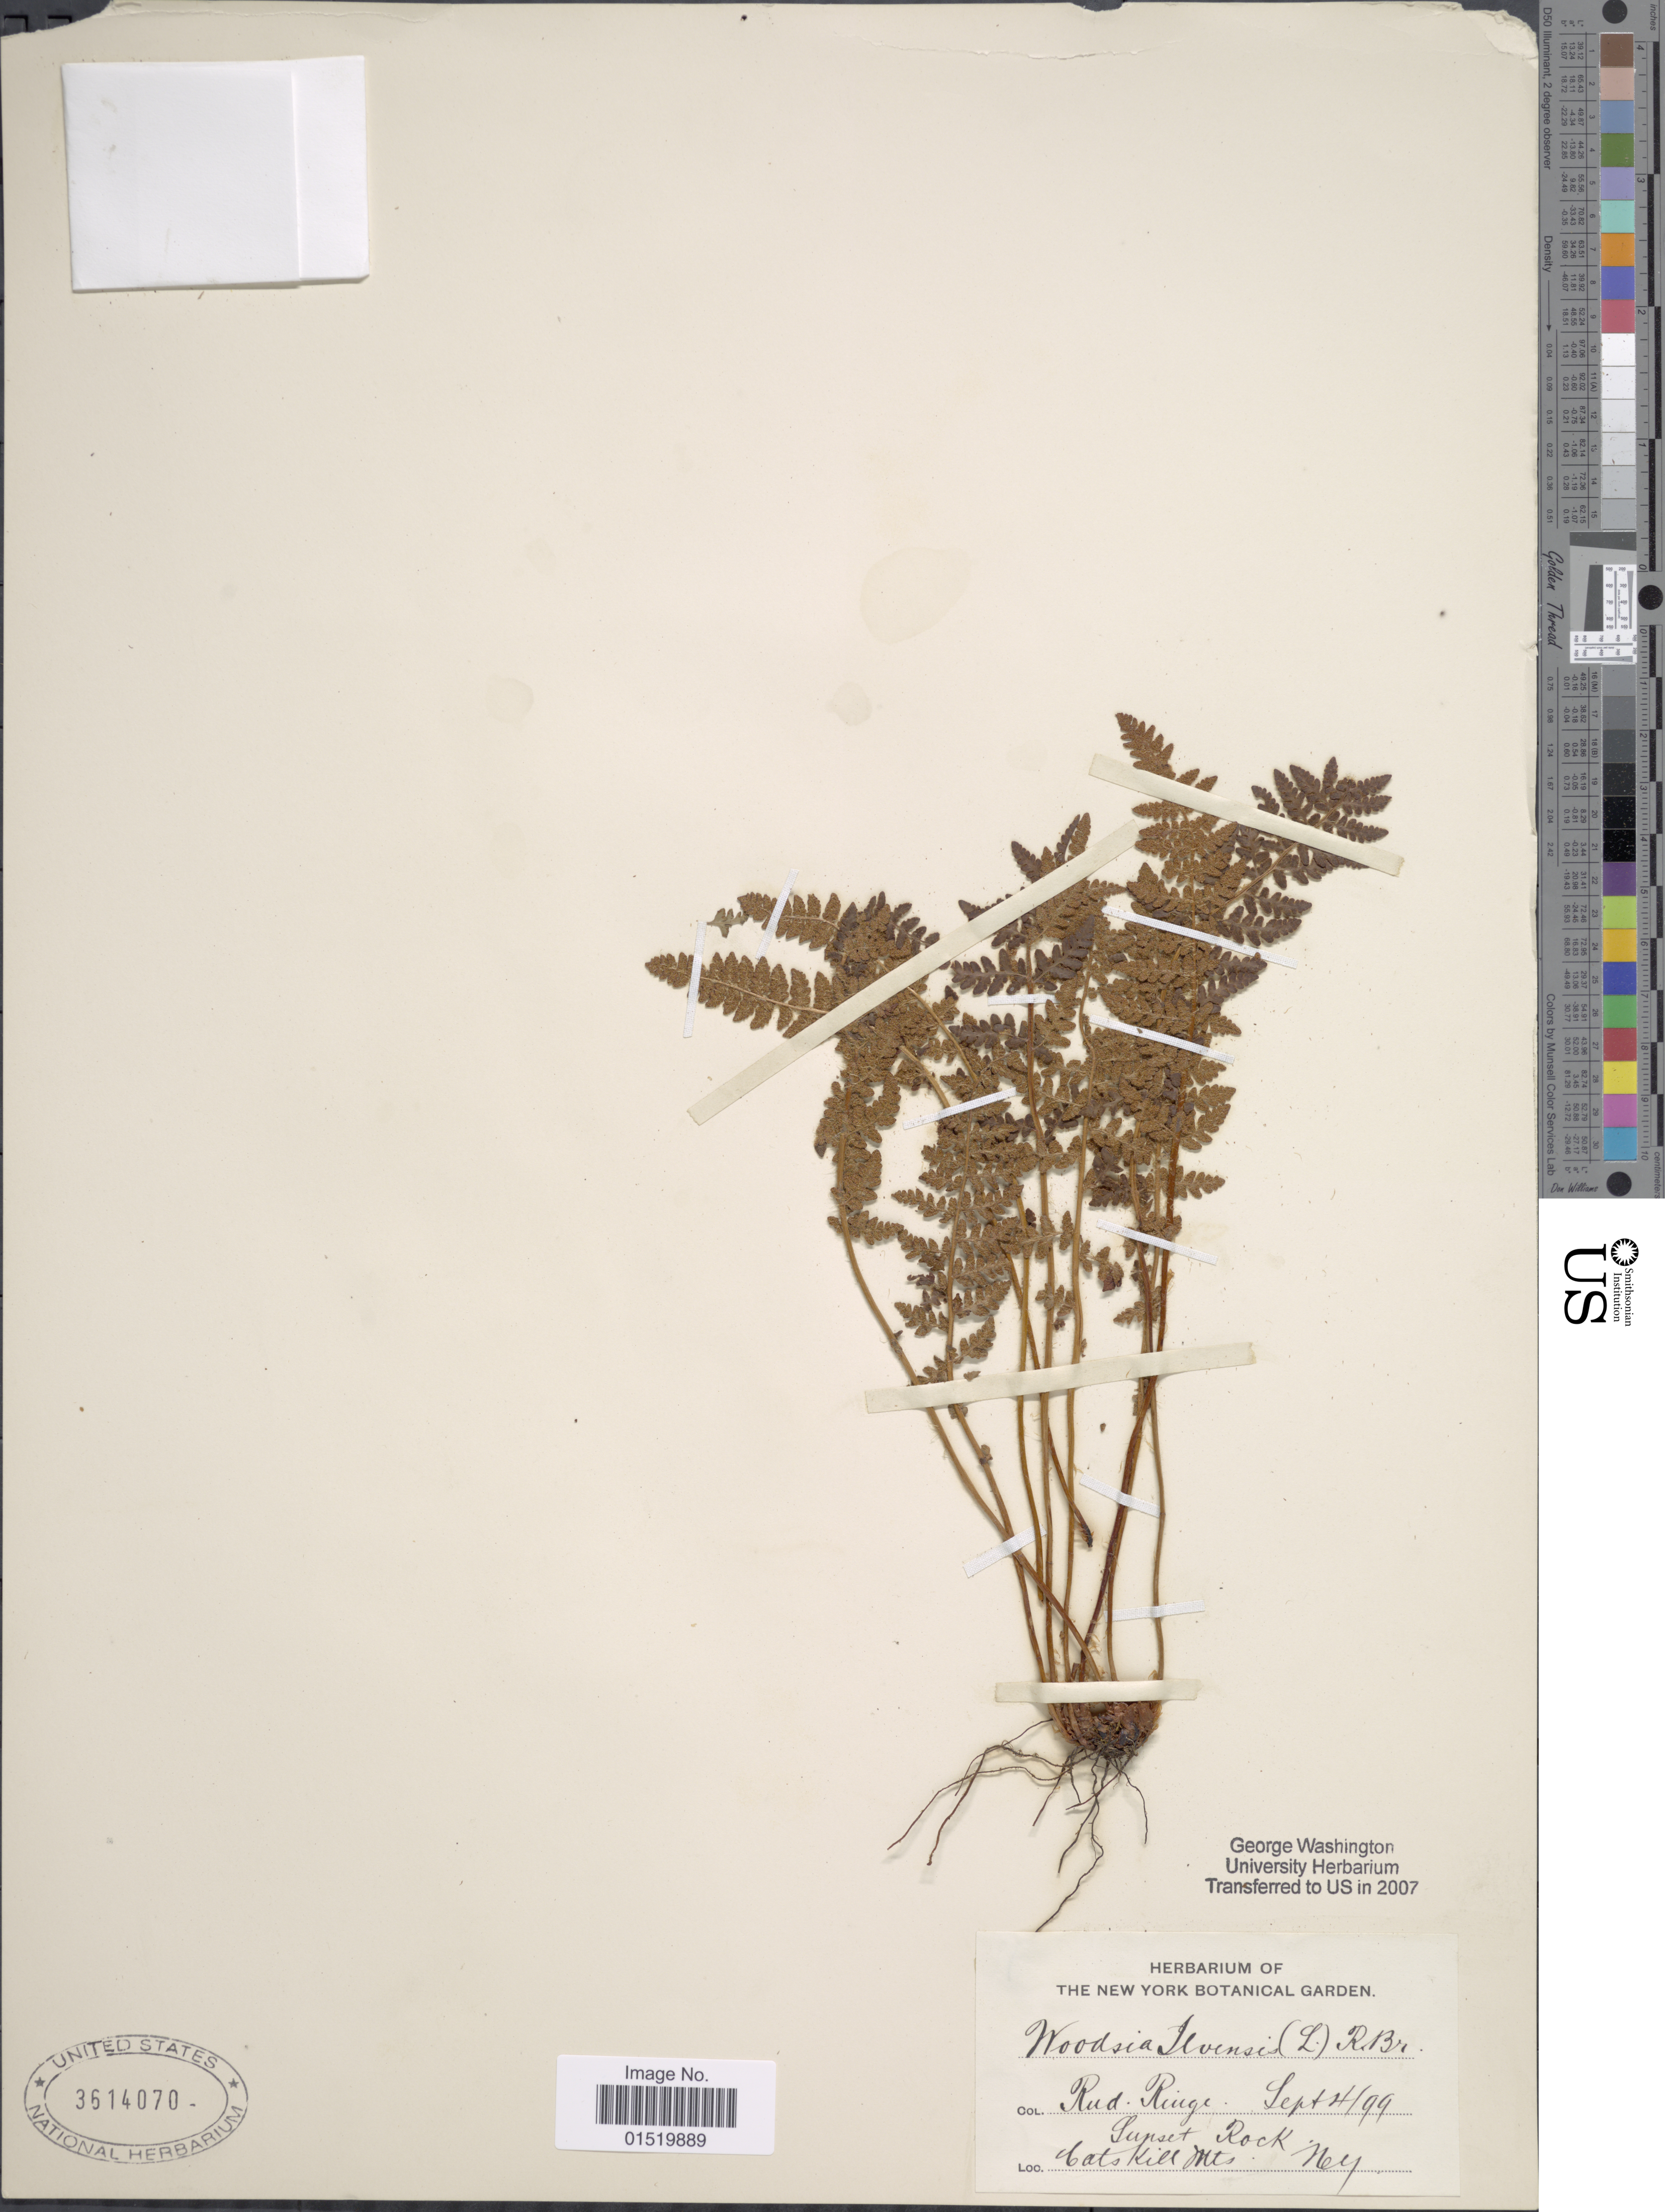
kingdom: Plantae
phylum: Tracheophyta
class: Polypodiopsida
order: Polypodiales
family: Woodsiaceae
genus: Woodsia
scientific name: Woodsia ilvensis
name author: (L.) R. Br.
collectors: R. Ringe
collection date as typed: Transcribed d/m/y: 4/9/99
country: United States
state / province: New York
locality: Sunset Rock, Catskill Mts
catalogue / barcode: US 3614070